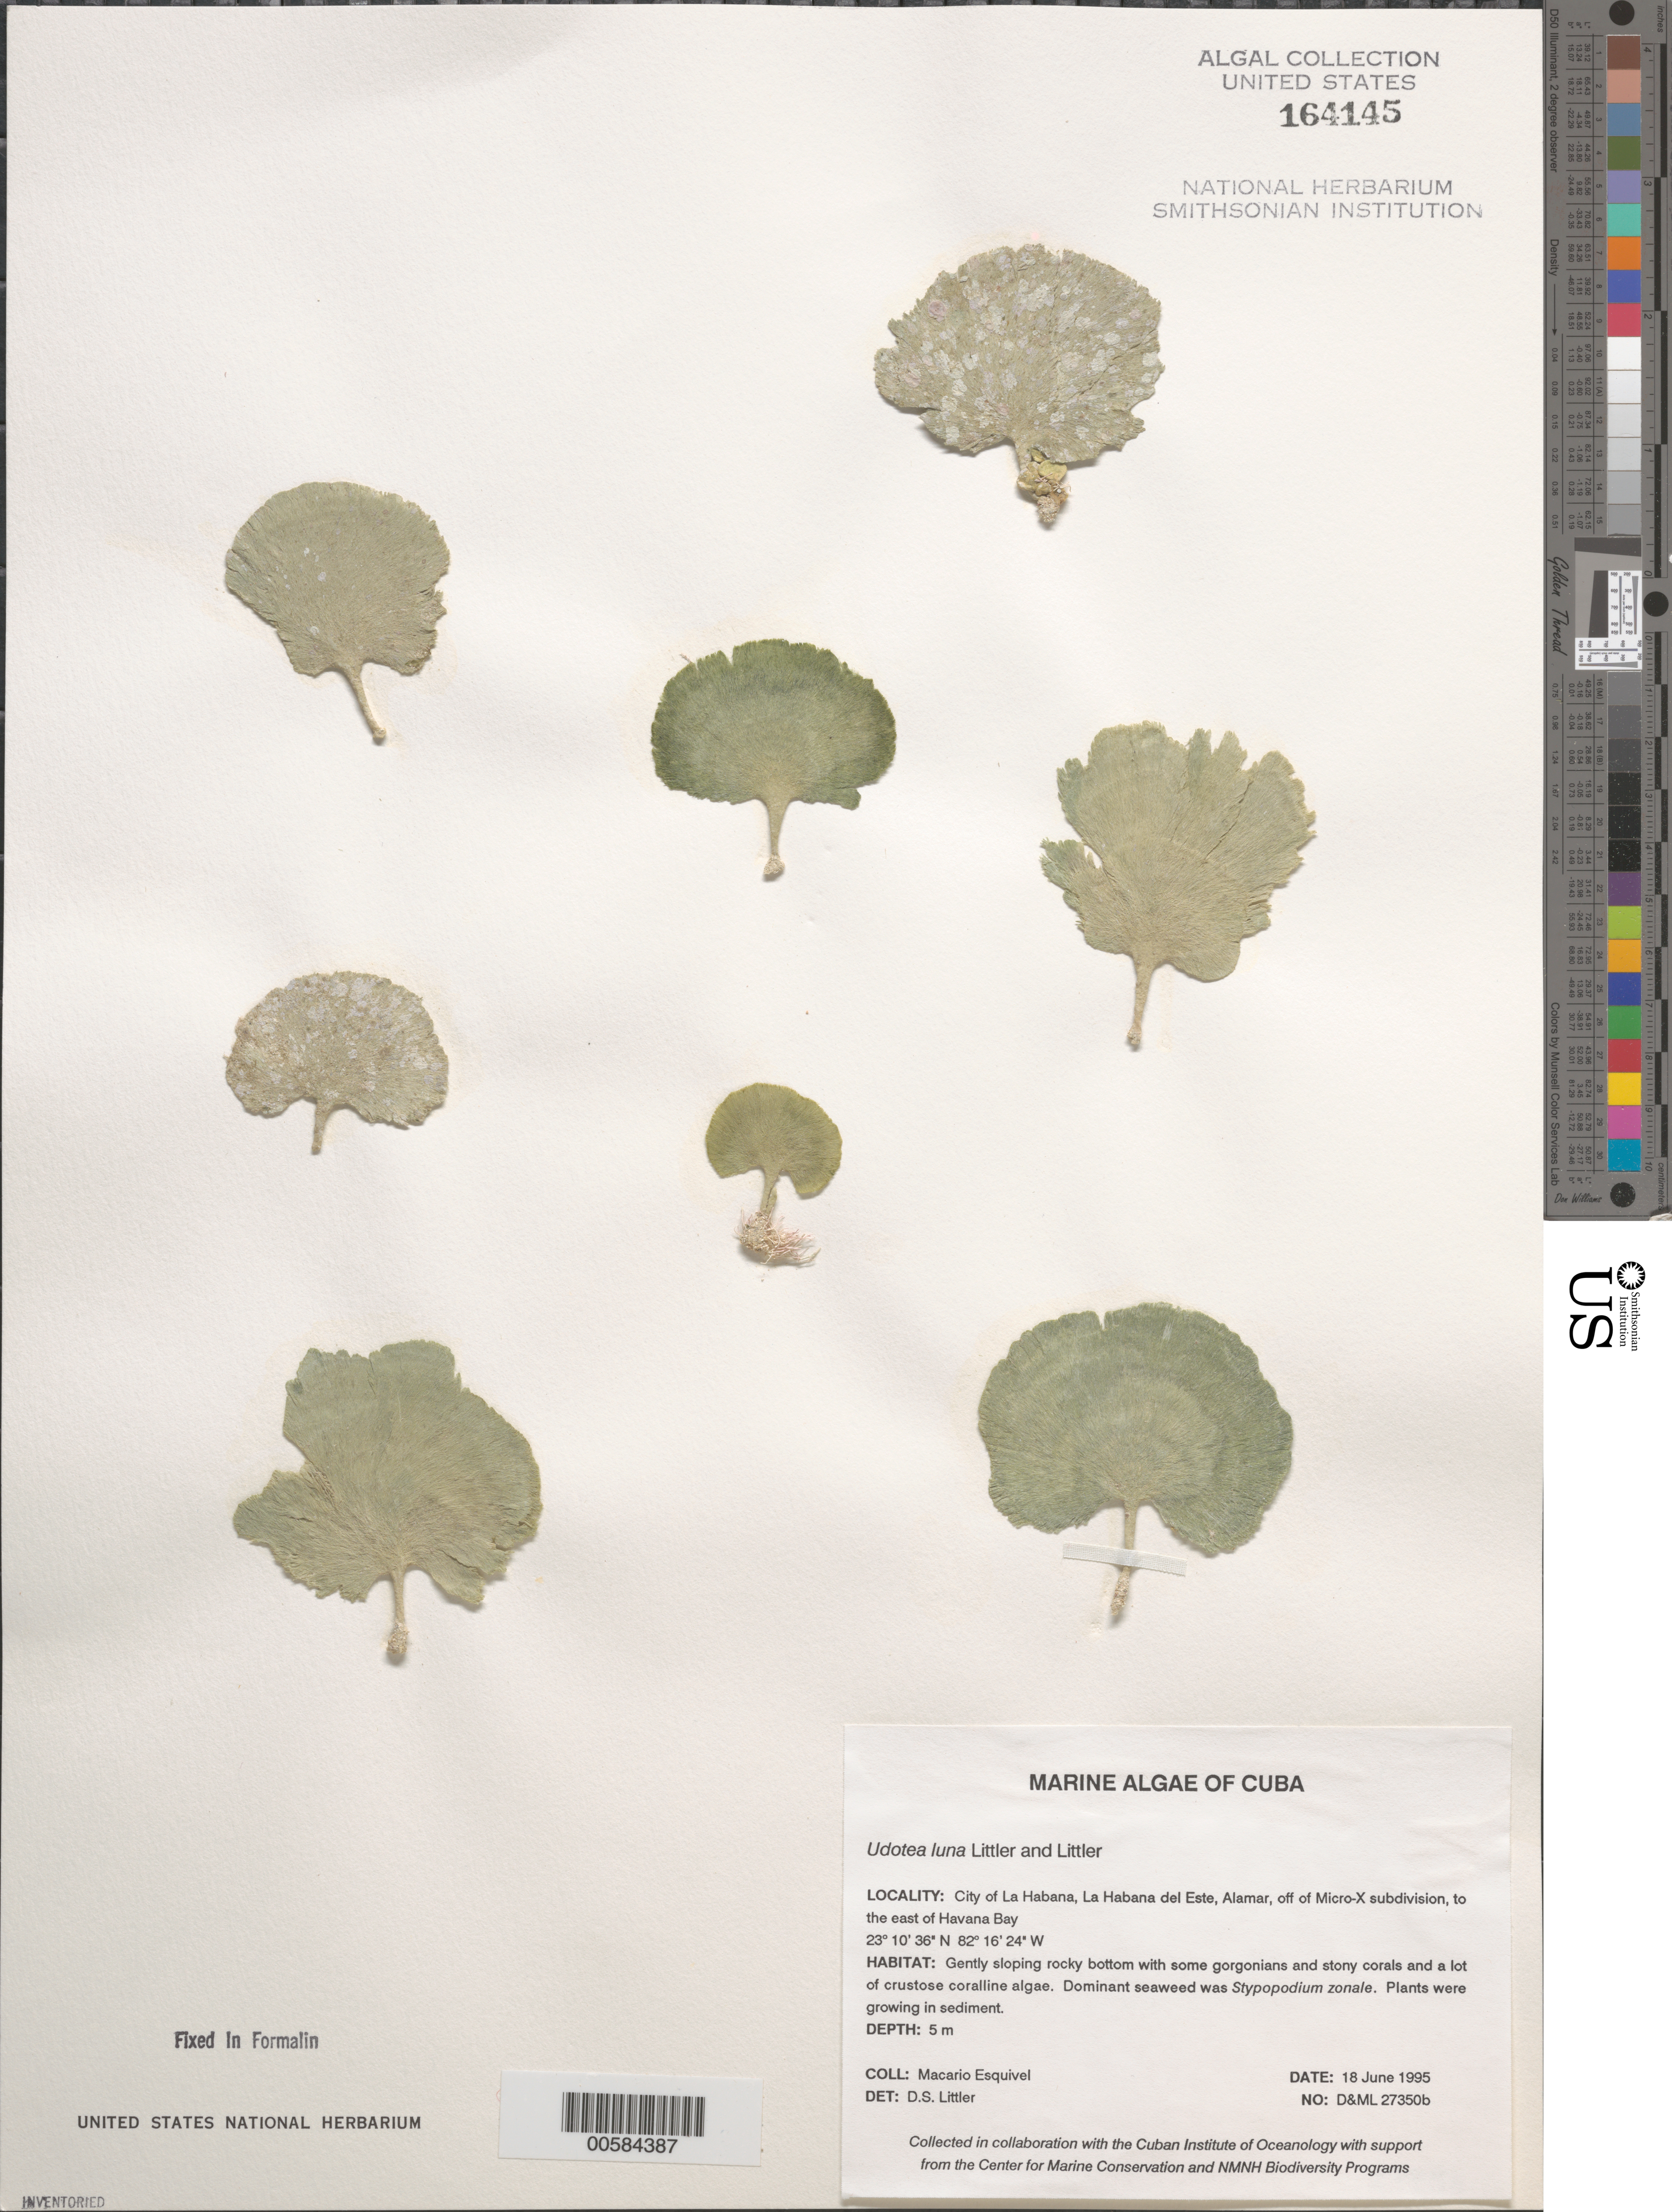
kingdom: Plantae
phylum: Chlorophyta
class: Ulvophyceae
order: Bryopsidales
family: Udoteaceae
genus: Udotea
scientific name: Udotea luna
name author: D.S. Littler & Littler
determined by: Littler, D. S.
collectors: M. Esquivel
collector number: D&ML 27350b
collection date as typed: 18 Jun 1995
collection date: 1995-06-18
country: Cuba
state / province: La Habana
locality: La Habana, La Habana del Este, Alamar, east of Havana Bay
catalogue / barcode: US 164145